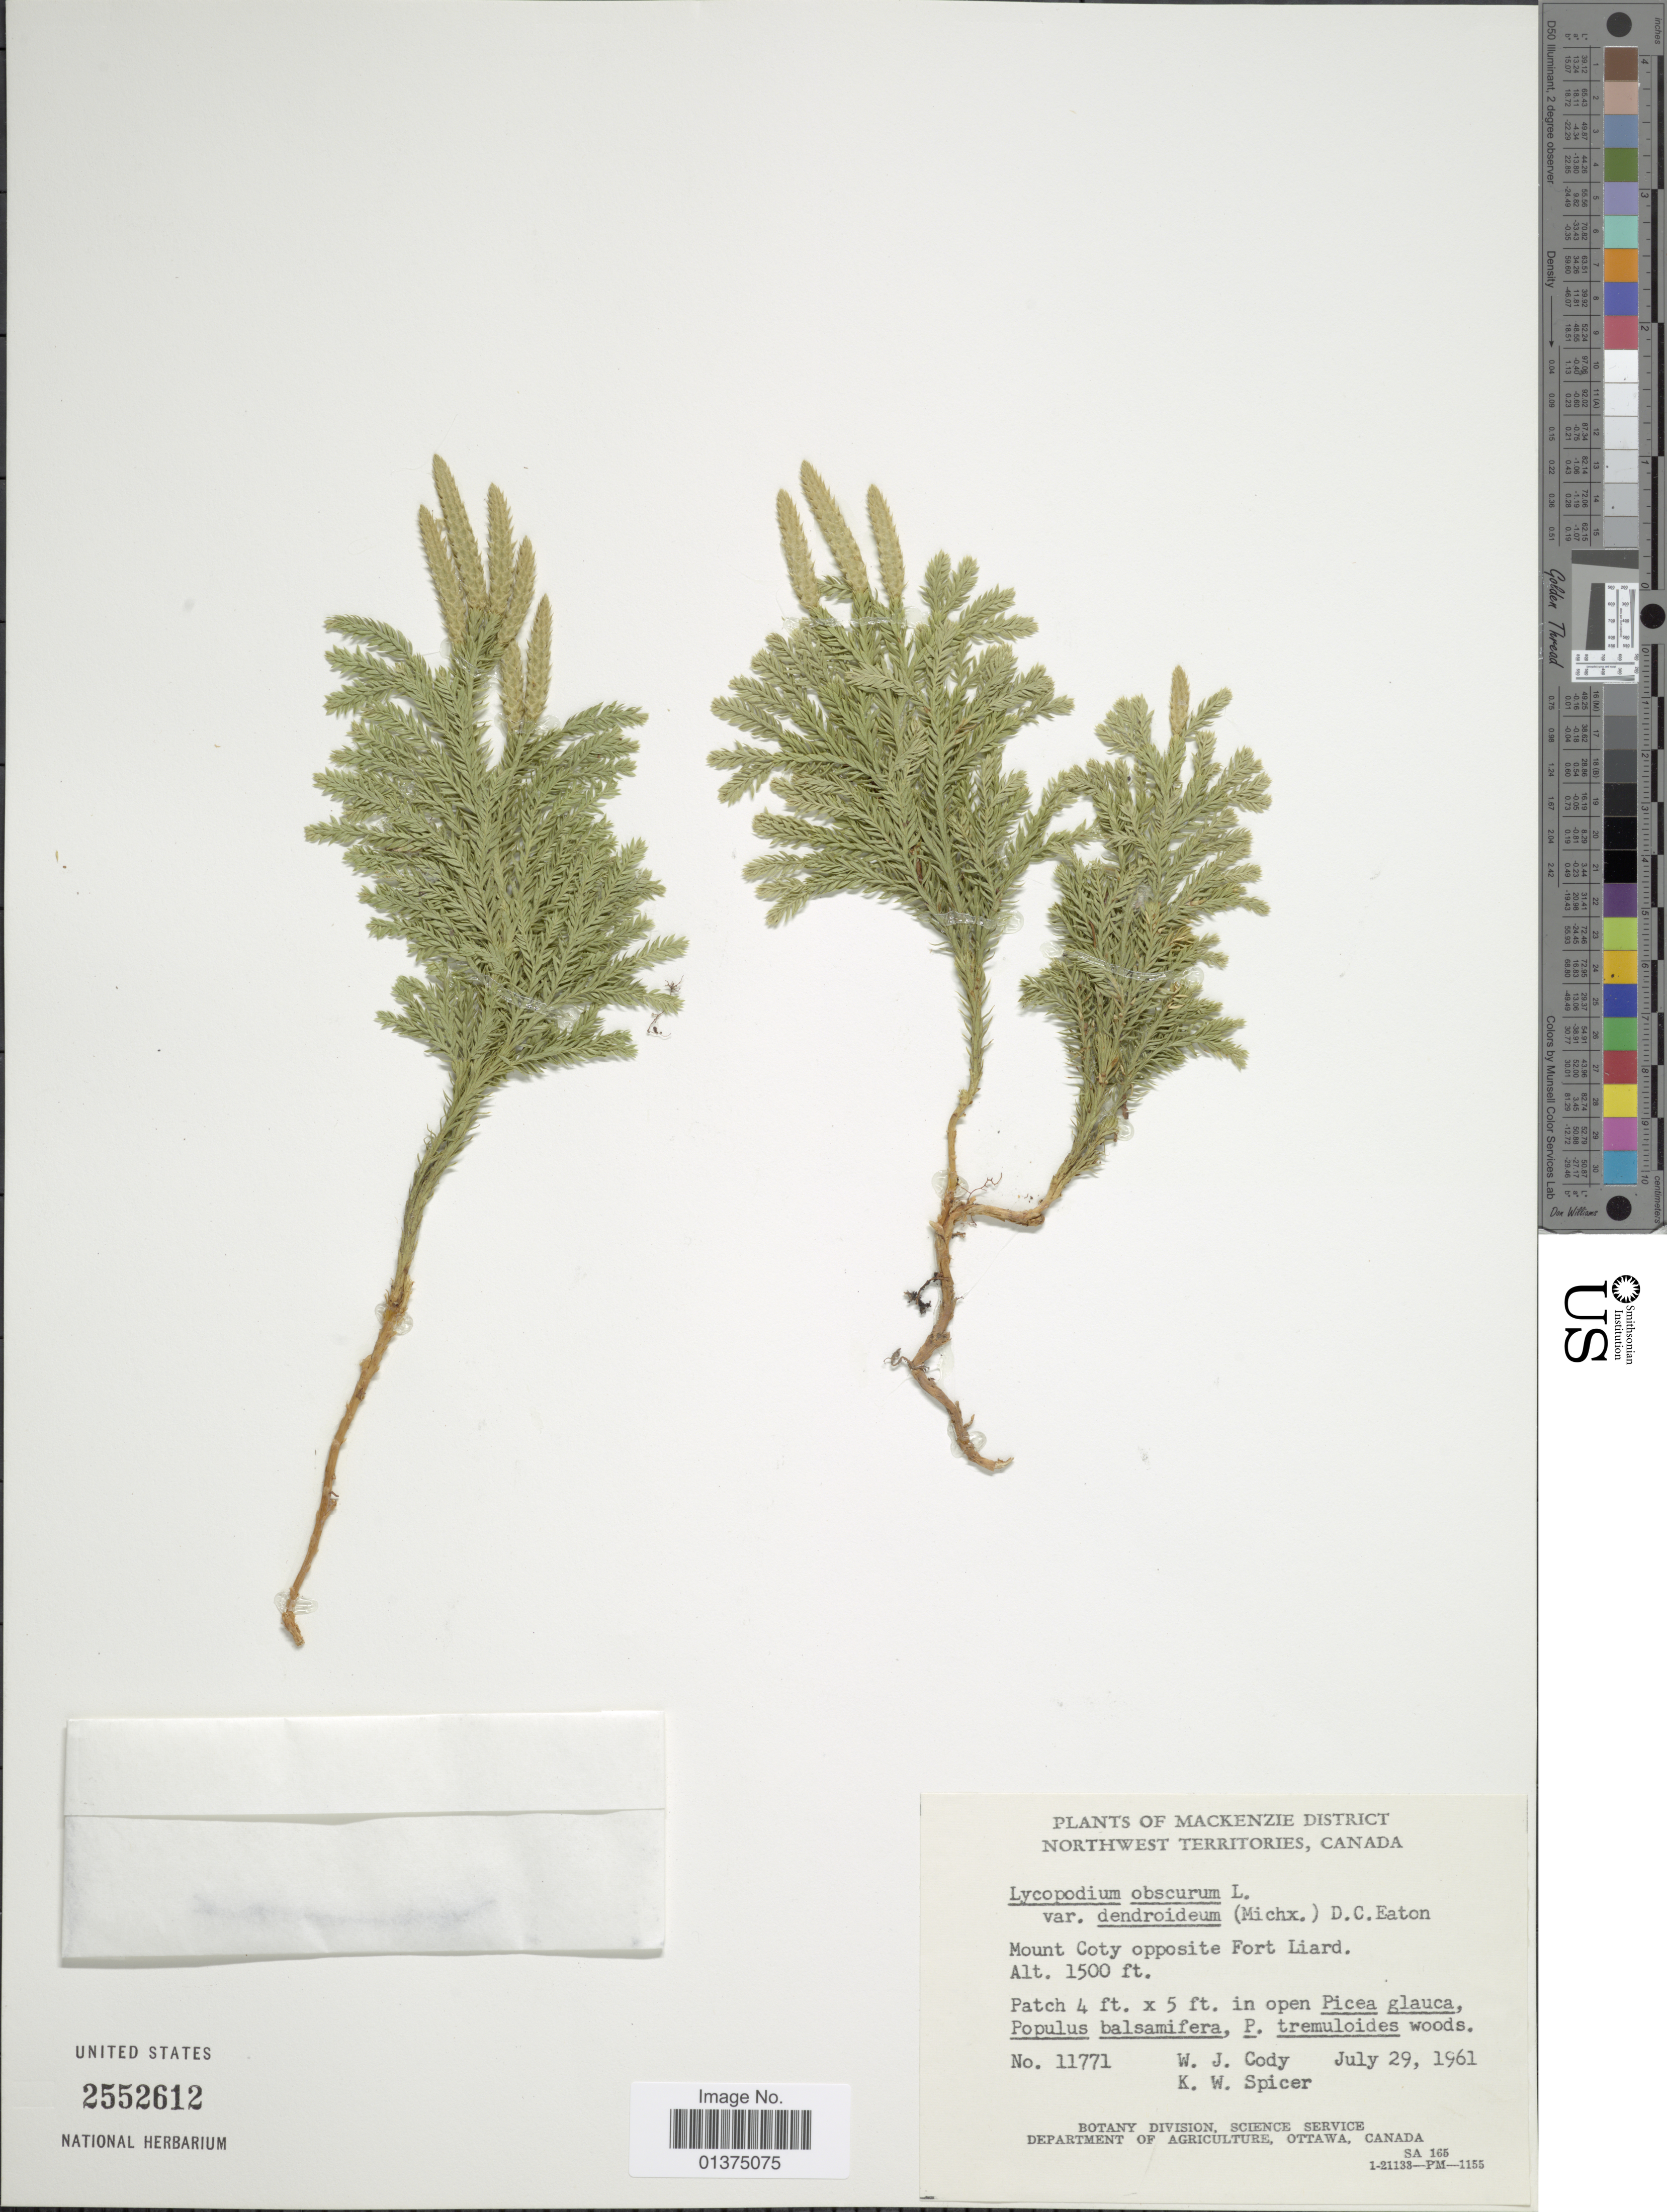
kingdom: Plantae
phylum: Tracheophyta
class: Lycopodiopsida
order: Lycopodiales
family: Lycopodiaceae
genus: Dendrolycopodium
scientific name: Dendrolycopodium dendroideum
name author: (Michx.) A. Haines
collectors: W. Cody & K. Spicer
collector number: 11771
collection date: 1961-07-29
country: Canada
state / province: Northwest Territories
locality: Mackenzie District, Mount Coty opposite Fort Liard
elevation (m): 457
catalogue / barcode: US 2552612